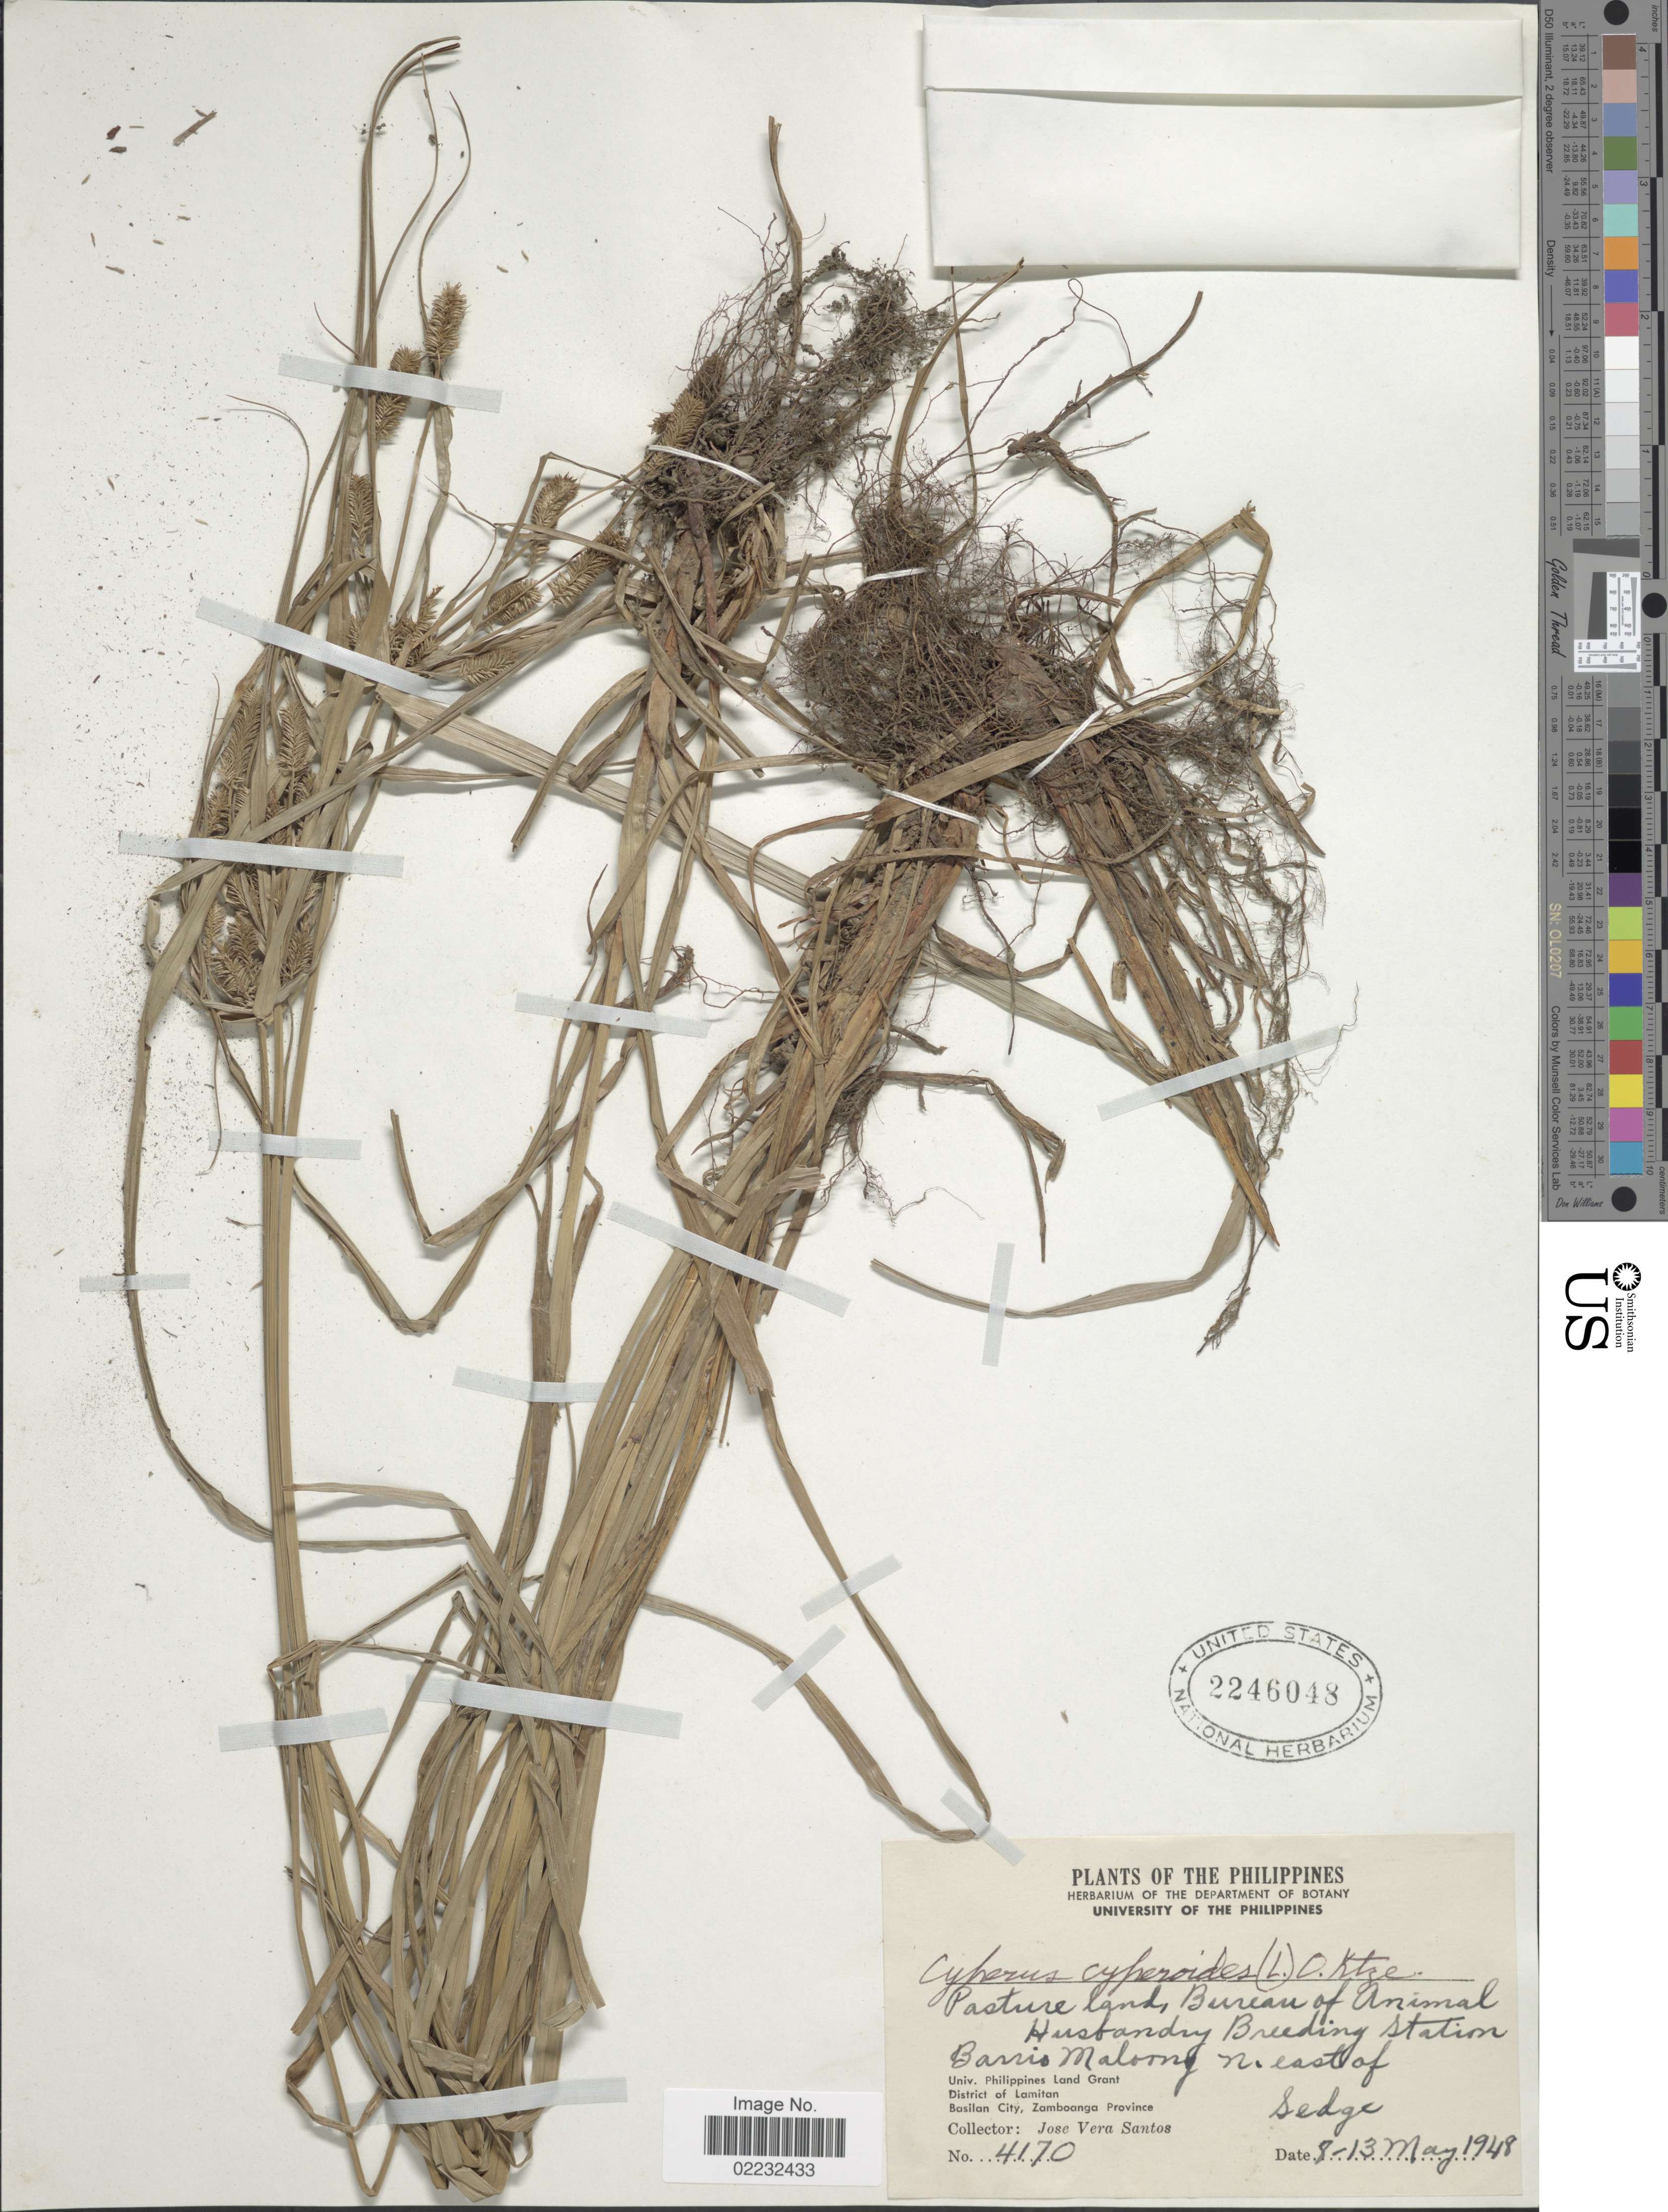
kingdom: Plantae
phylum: Tracheophyta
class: Liliopsida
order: Poales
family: Cyperaceae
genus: Cyperus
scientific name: Cyperus cyperoides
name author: (L.) Kuntze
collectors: J. V. Santos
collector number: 4170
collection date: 1948-05-08/1948-05-13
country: Philippines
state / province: Muslim Mindanao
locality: Pasture land, Bureau of Animal Husbandry Breeding Station. Barrio Maloong n. east of Univ. Philippines Land Grant, District of Lamitan, Basilan City, Zamboanga Province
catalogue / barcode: US 2246048